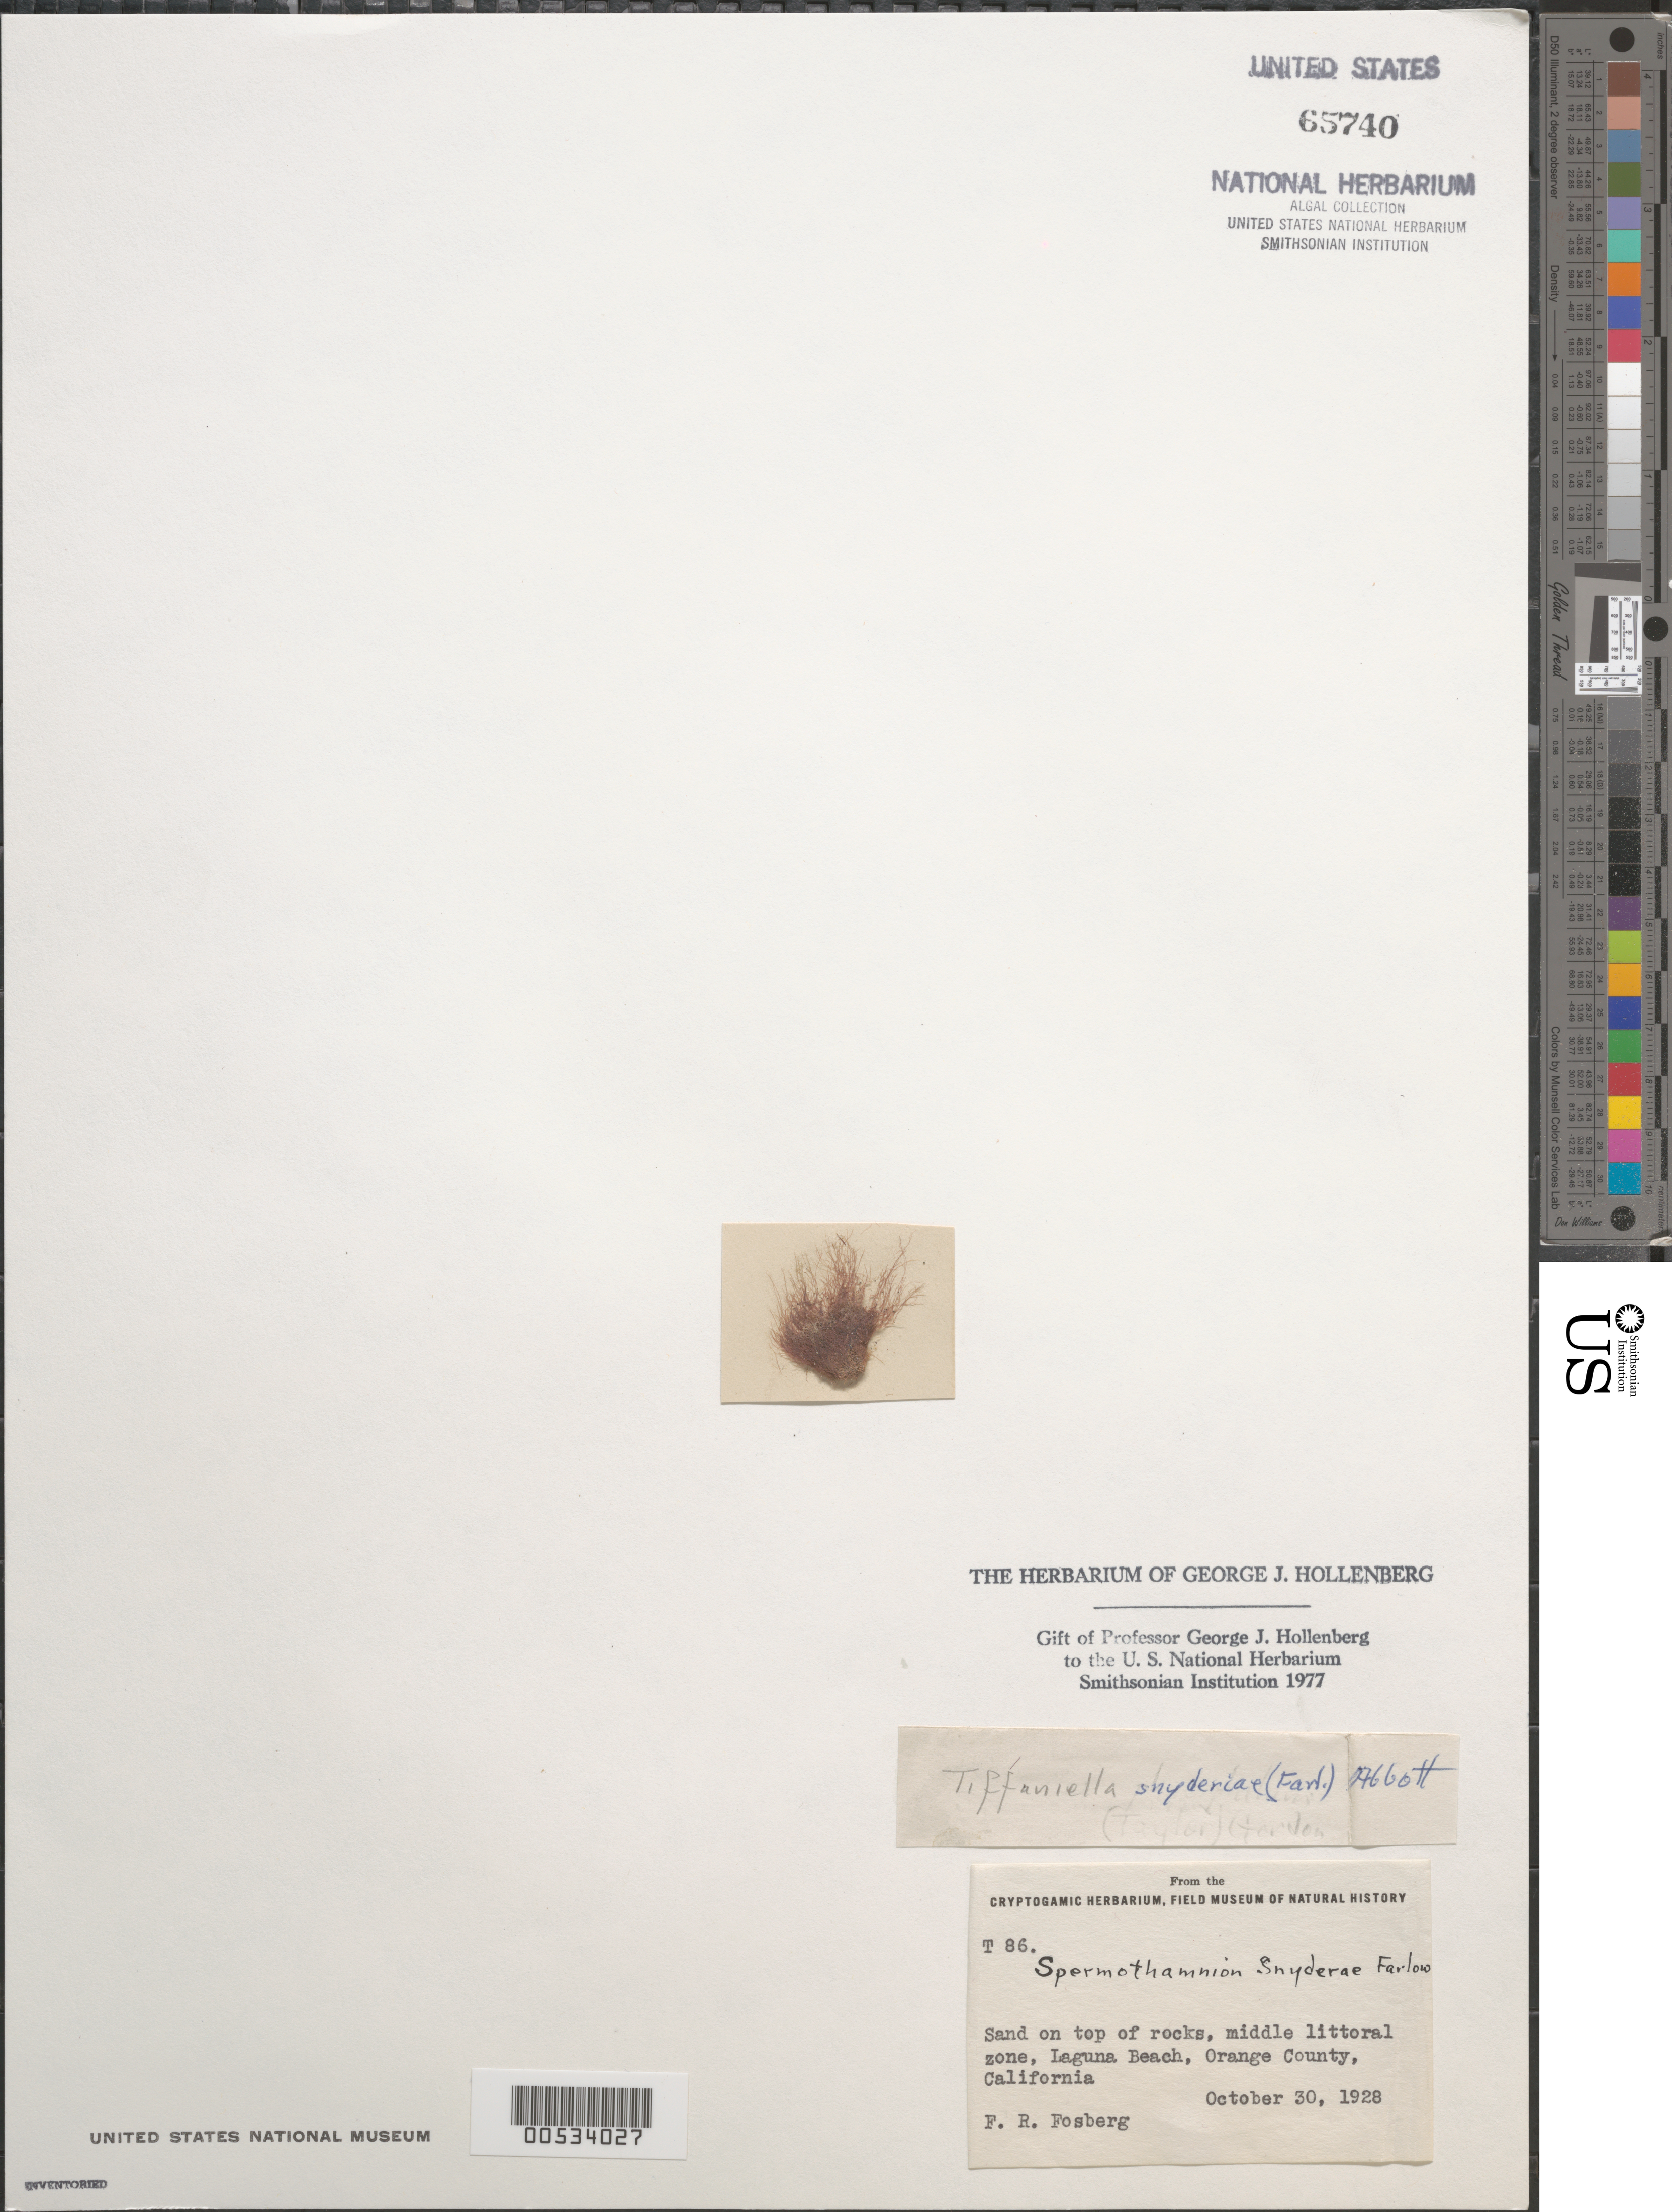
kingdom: Plantae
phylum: Rhodophyta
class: Florideophyceae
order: Ceramiales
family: Wrangeliaceae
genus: Tiffaniella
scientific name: Tiffaniella snyderae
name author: (Farl.) I.A. Abbott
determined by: Hollenberg, George J.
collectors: F. R. Fosberg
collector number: T86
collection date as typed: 30 Oct 1928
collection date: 1928-10-30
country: United States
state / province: California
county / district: Orange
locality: Laguna Beach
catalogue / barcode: US 65740